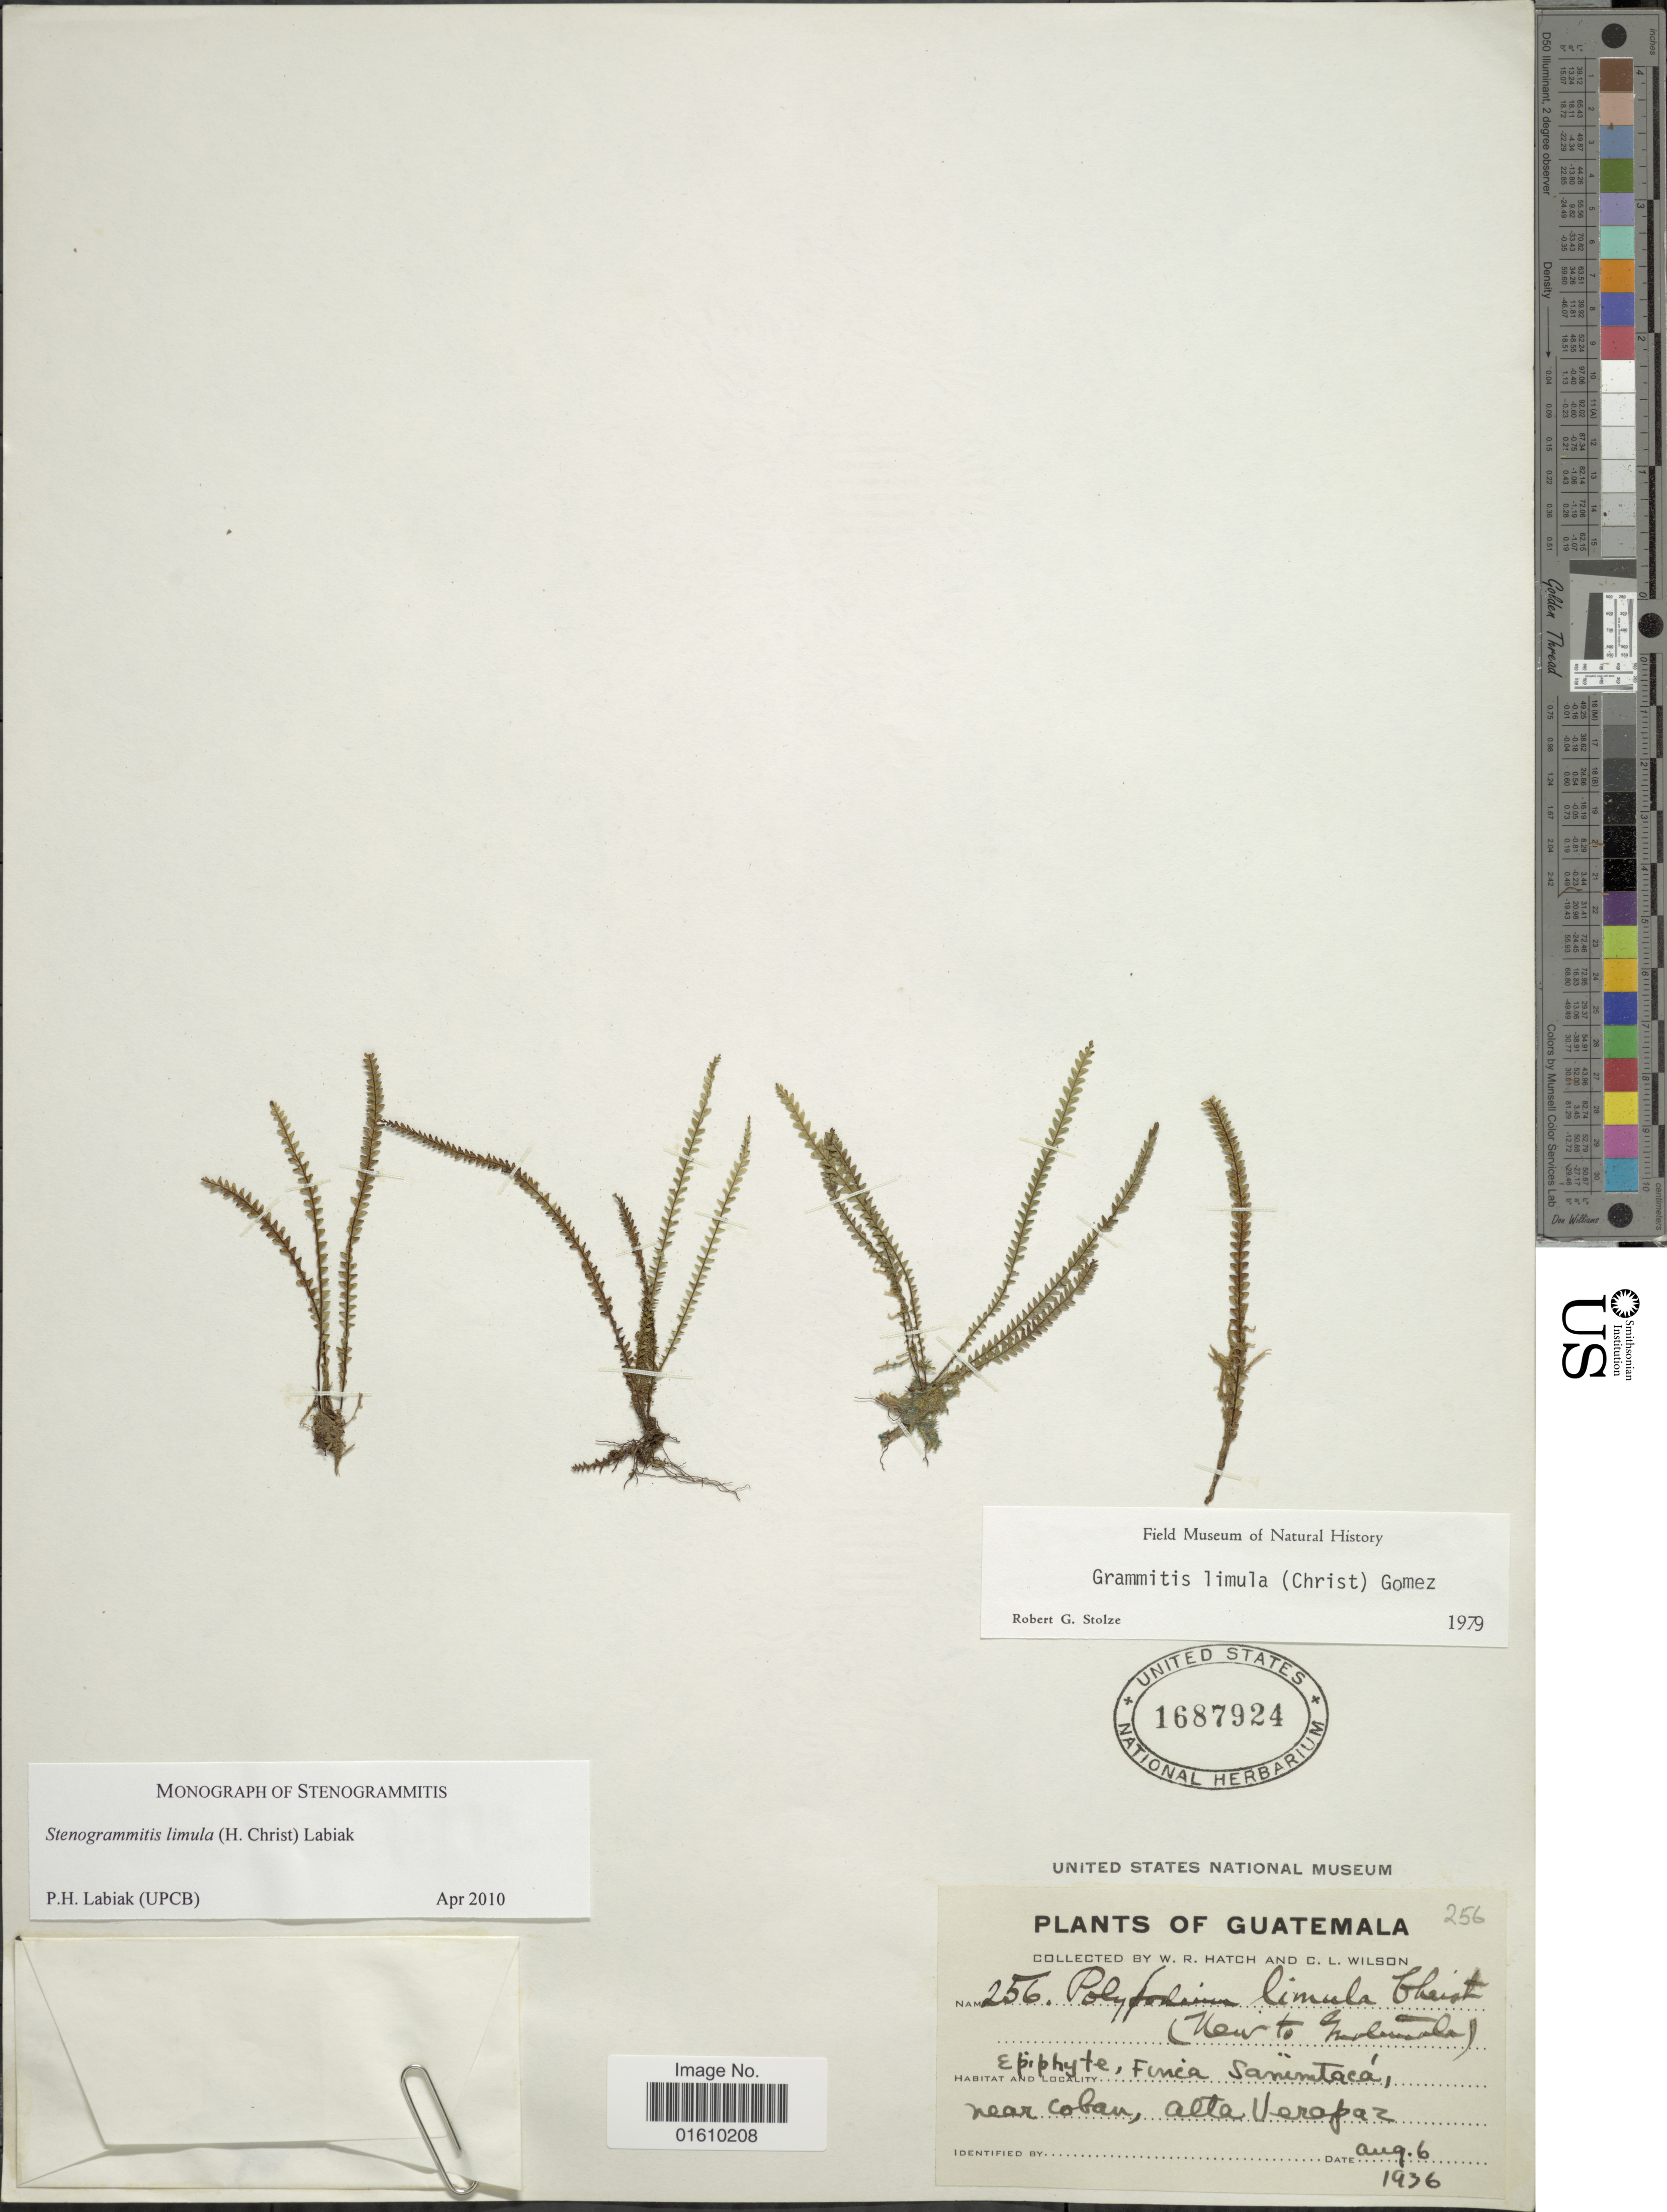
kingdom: Plantae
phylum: Tracheophyta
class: Polypodiopsida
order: Polypodiales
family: Polypodiaceae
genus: Stenogrammitis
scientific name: Stenogrammitis limula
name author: (Christ) Labiak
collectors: W. Hatch & C. L. Wilson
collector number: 256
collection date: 1936-08-06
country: Guatemala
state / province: Alta Verapaz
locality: Finca Sanimtaca, near Coban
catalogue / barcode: US 1687924